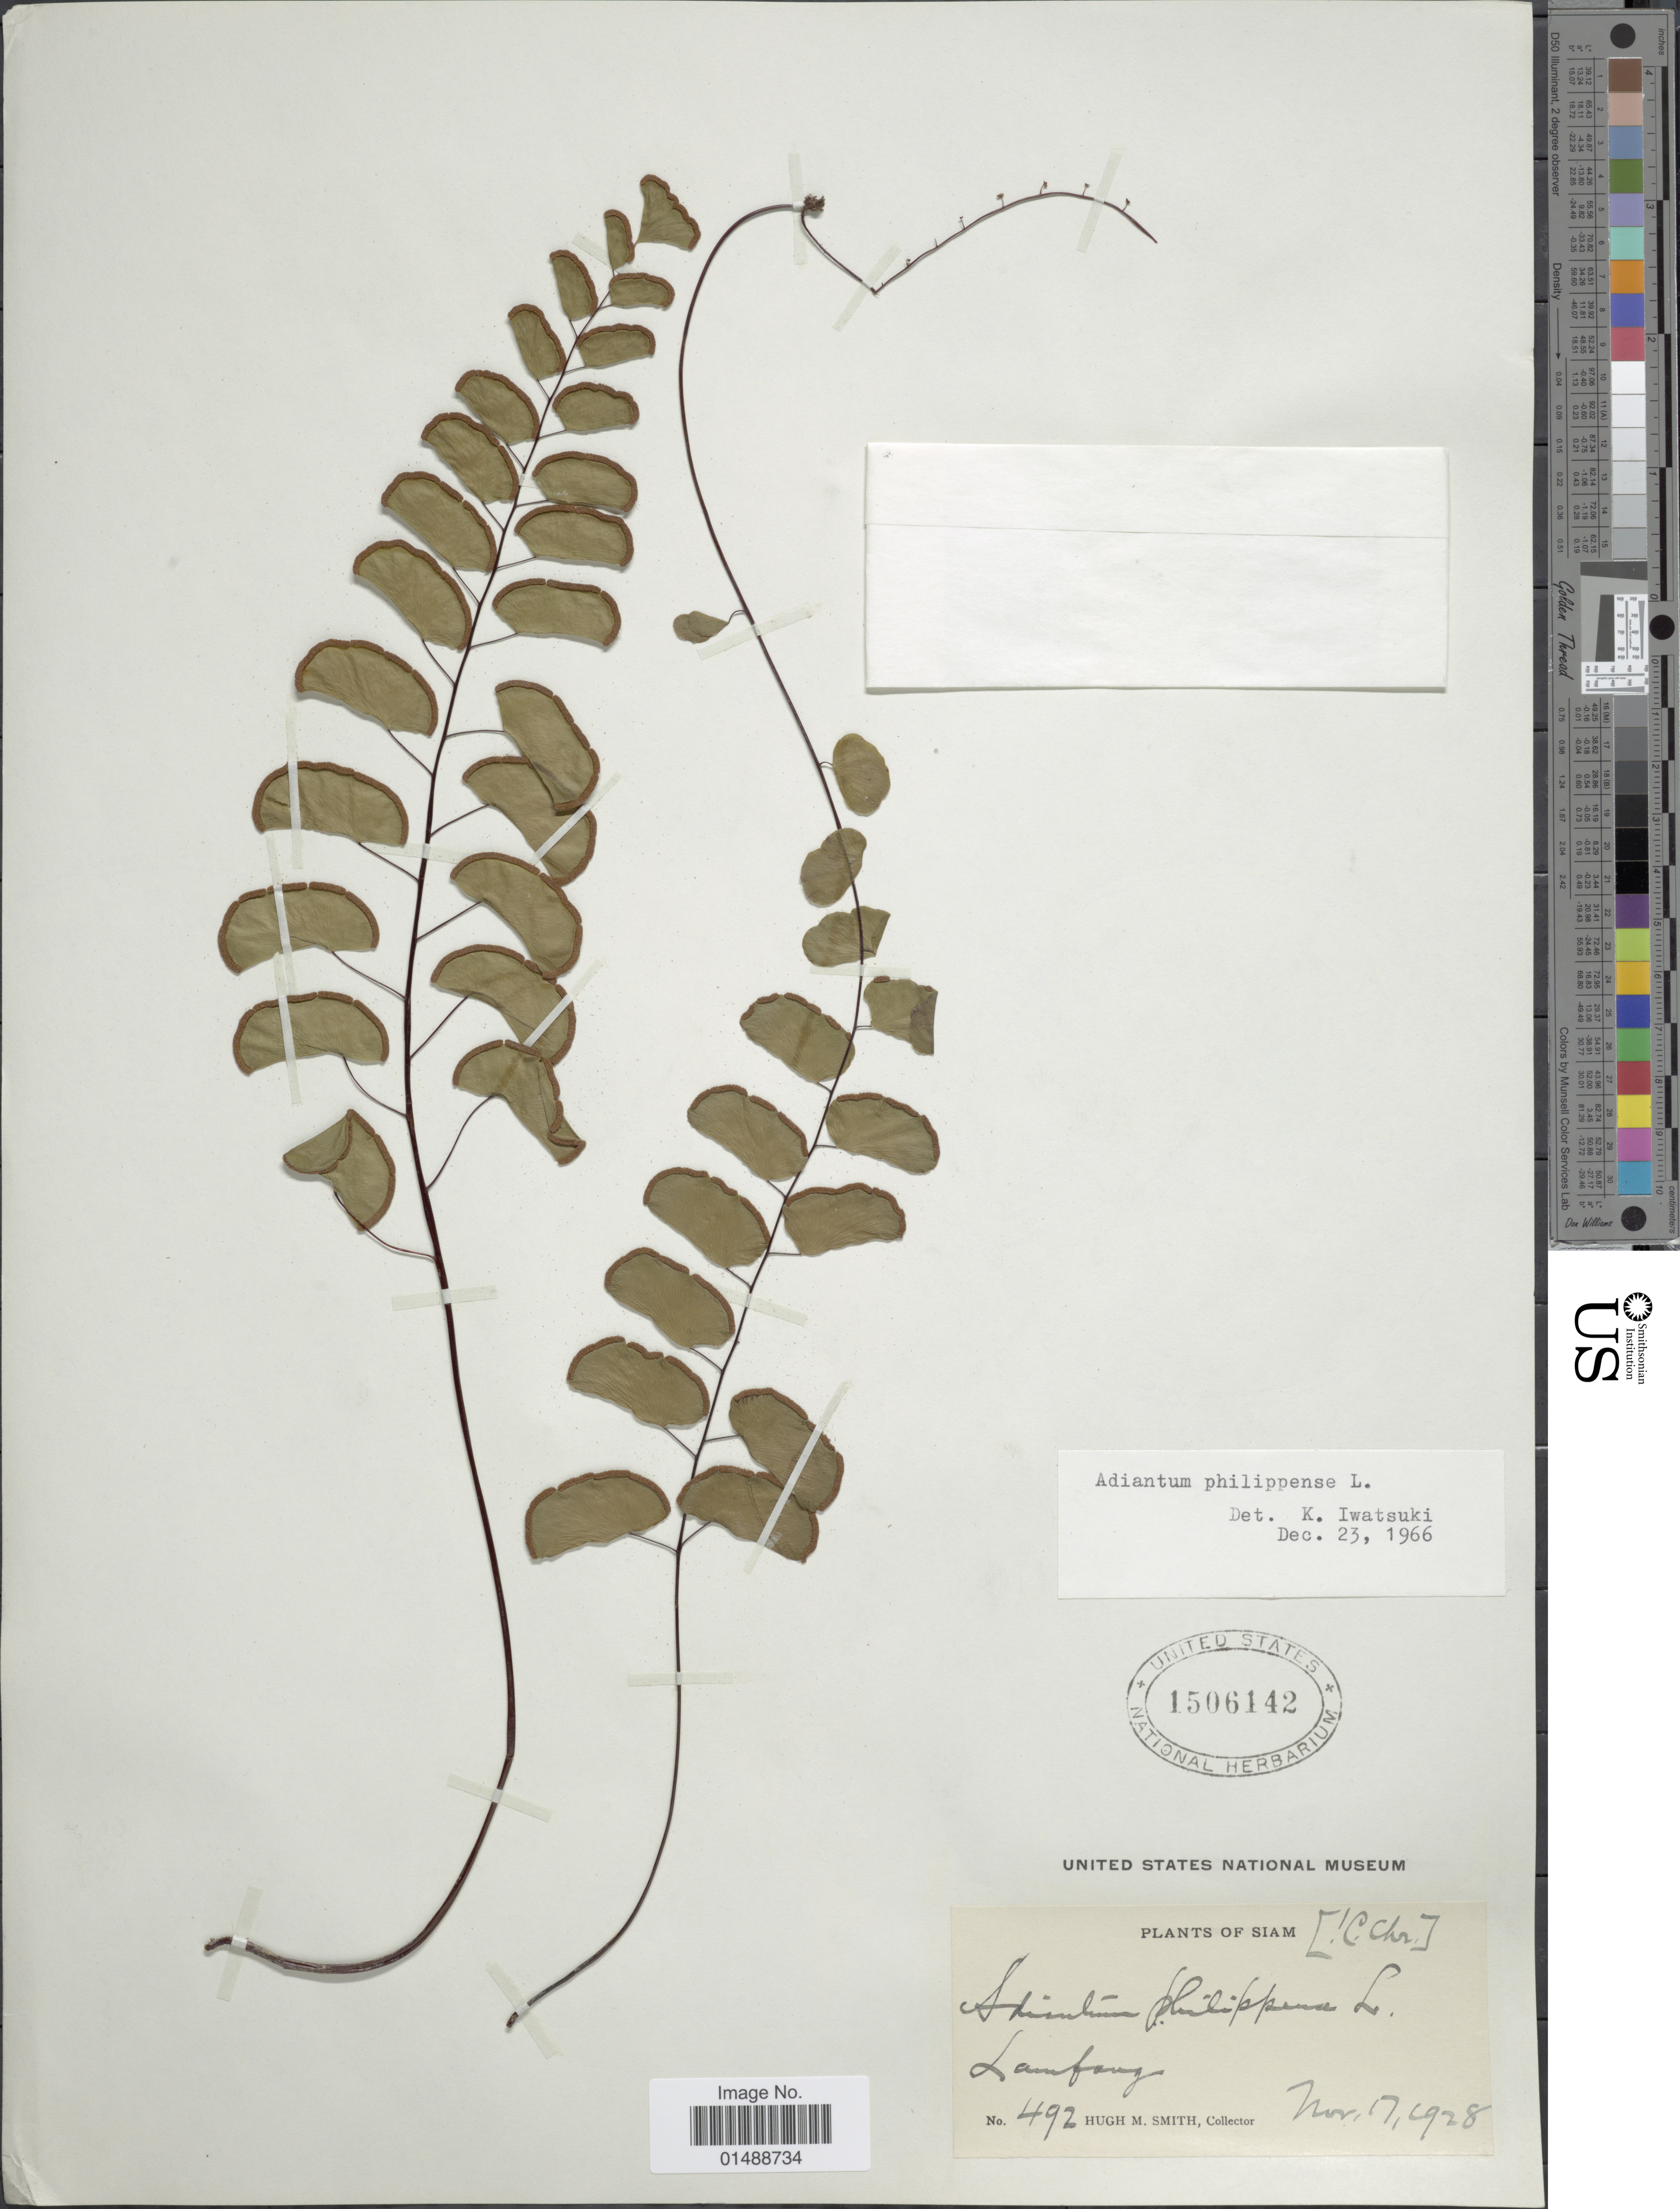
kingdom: Plantae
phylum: Tracheophyta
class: Polypodiopsida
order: Polypodiales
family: Pteridaceae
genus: Adiantum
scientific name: Adiantum philippense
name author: L.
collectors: H. M. Smith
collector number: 492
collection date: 1928-11-17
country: Thailand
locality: Siam, Lamfang.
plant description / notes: Corrected "Siam, Lamfong" to "Siam, Lamfang."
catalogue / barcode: US 1506142